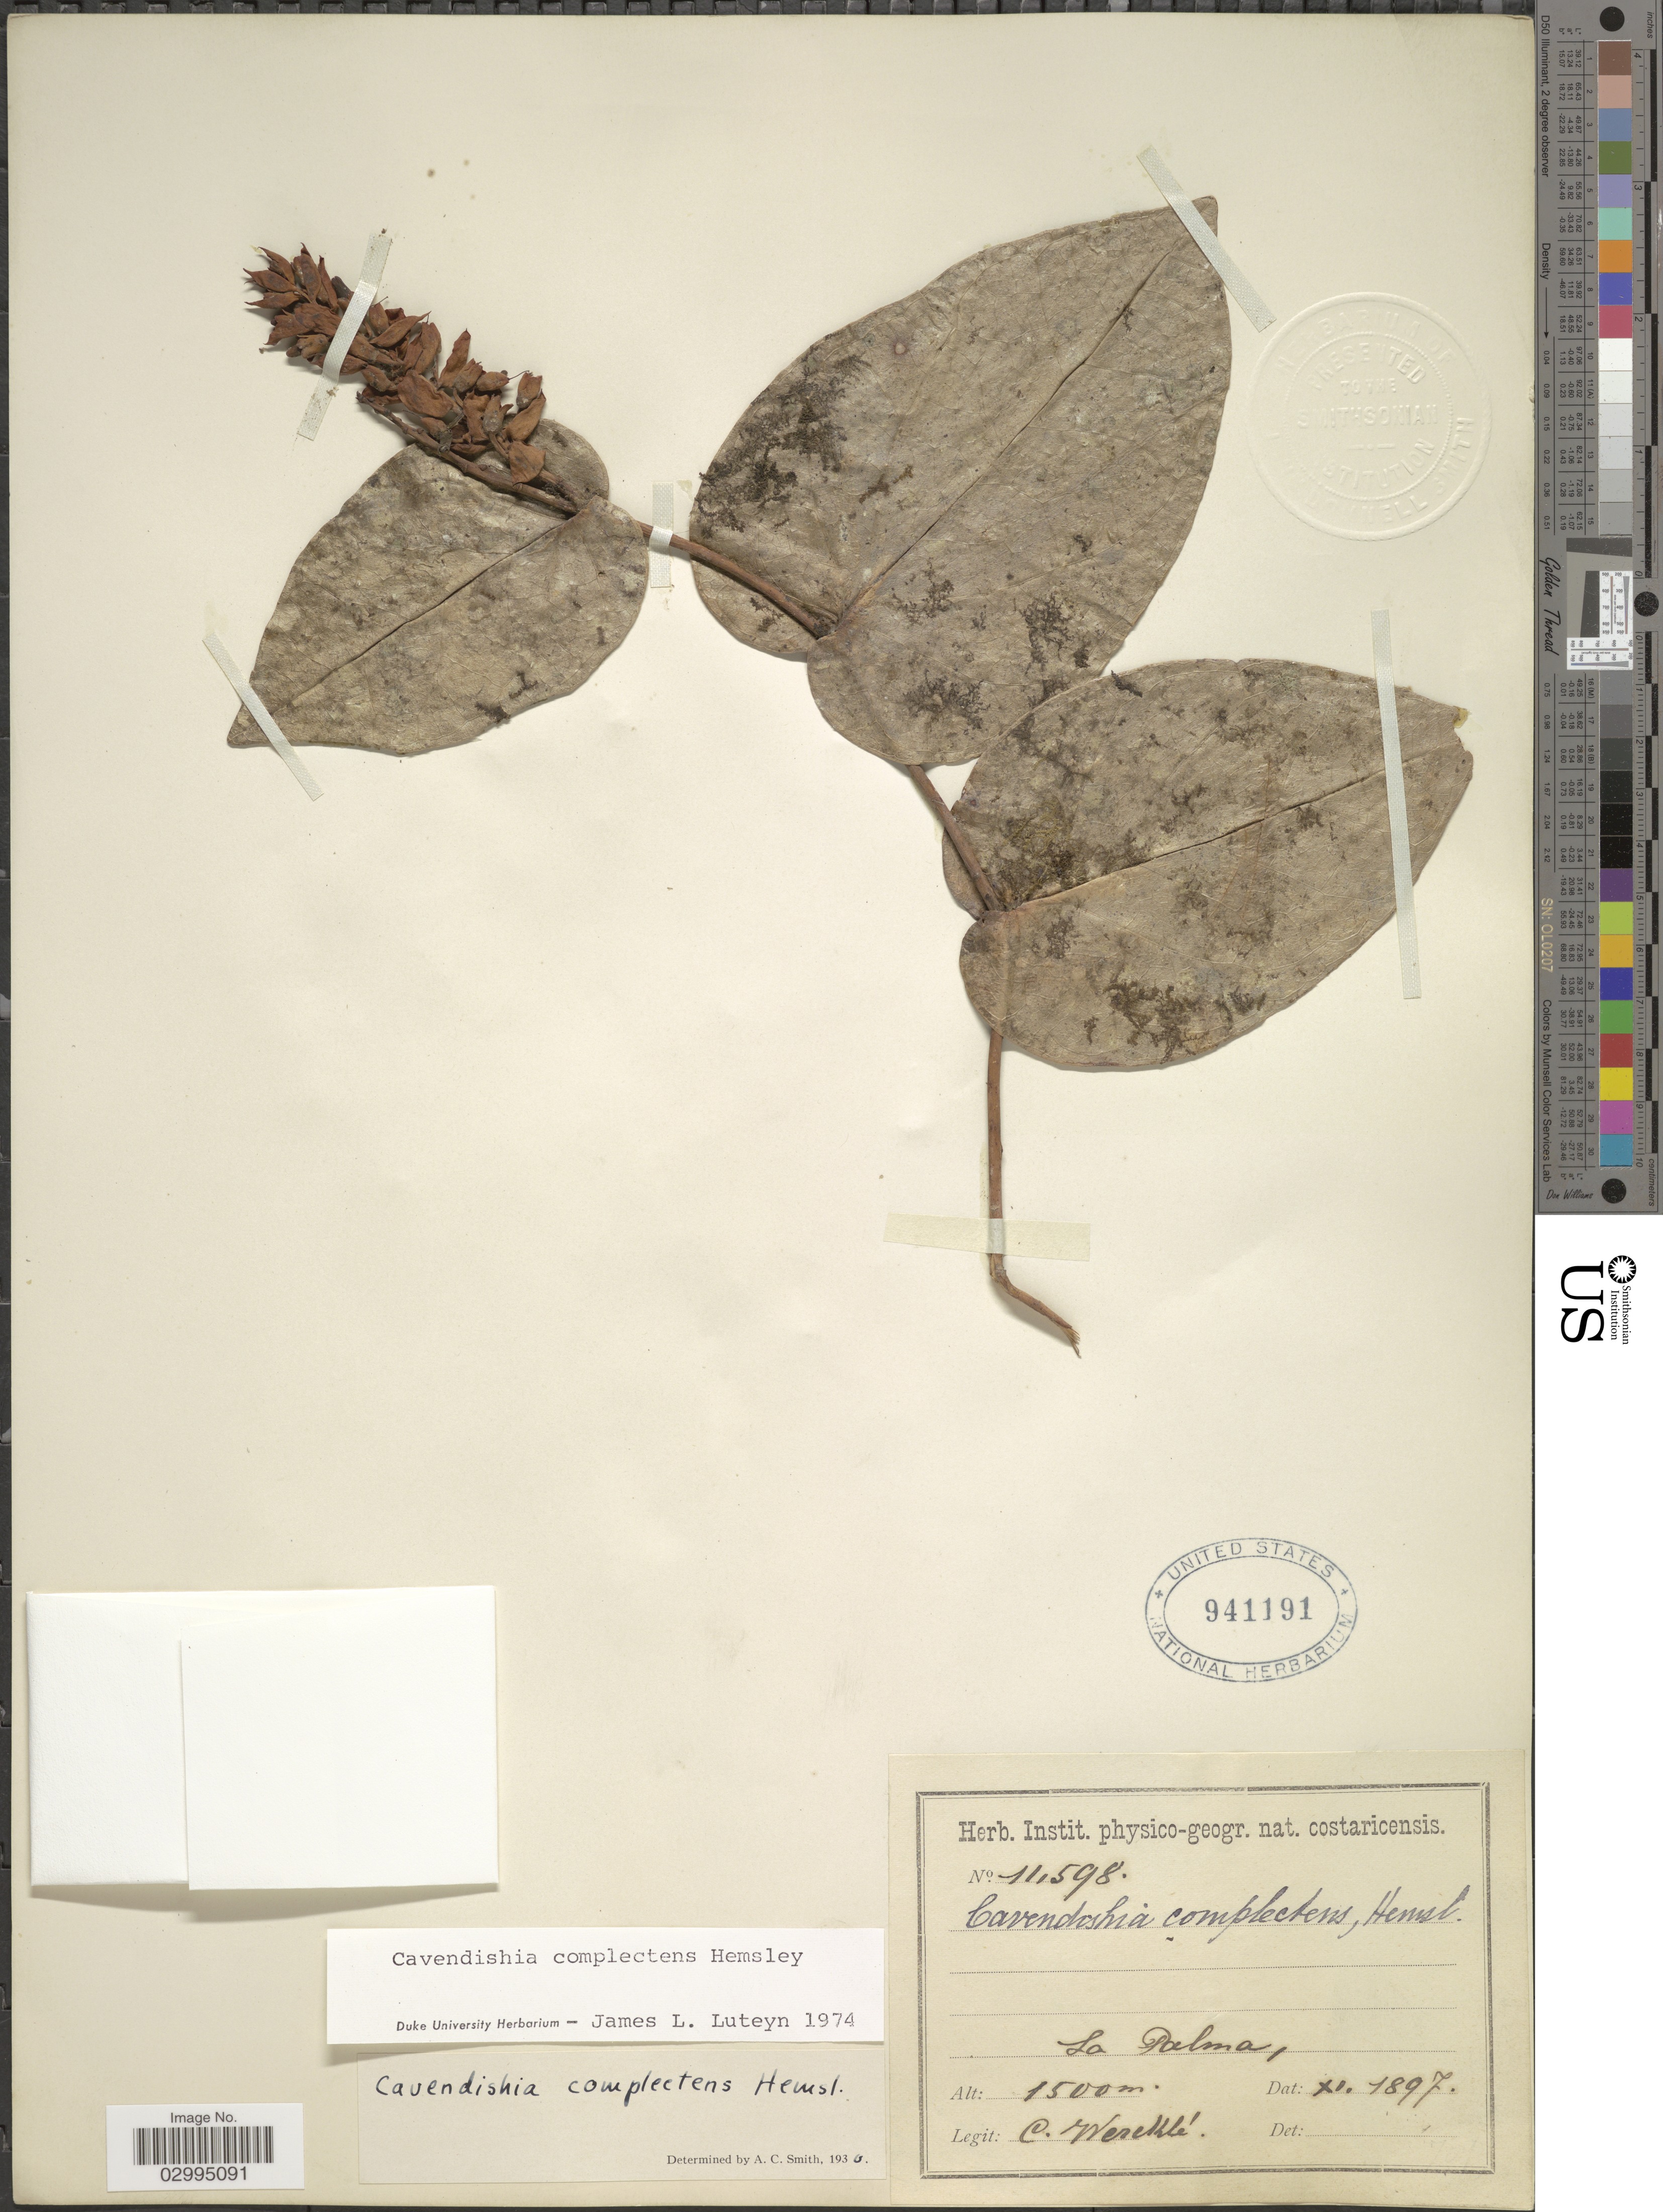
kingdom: Plantae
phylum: Tracheophyta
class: Magnoliopsida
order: Ericales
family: Ericaceae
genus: Cavendishia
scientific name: Cavendishia complectens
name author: Hemsl.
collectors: C. Wercklé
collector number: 11598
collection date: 1897-11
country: Costa Rica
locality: La Palma.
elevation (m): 1500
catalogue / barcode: US 941191